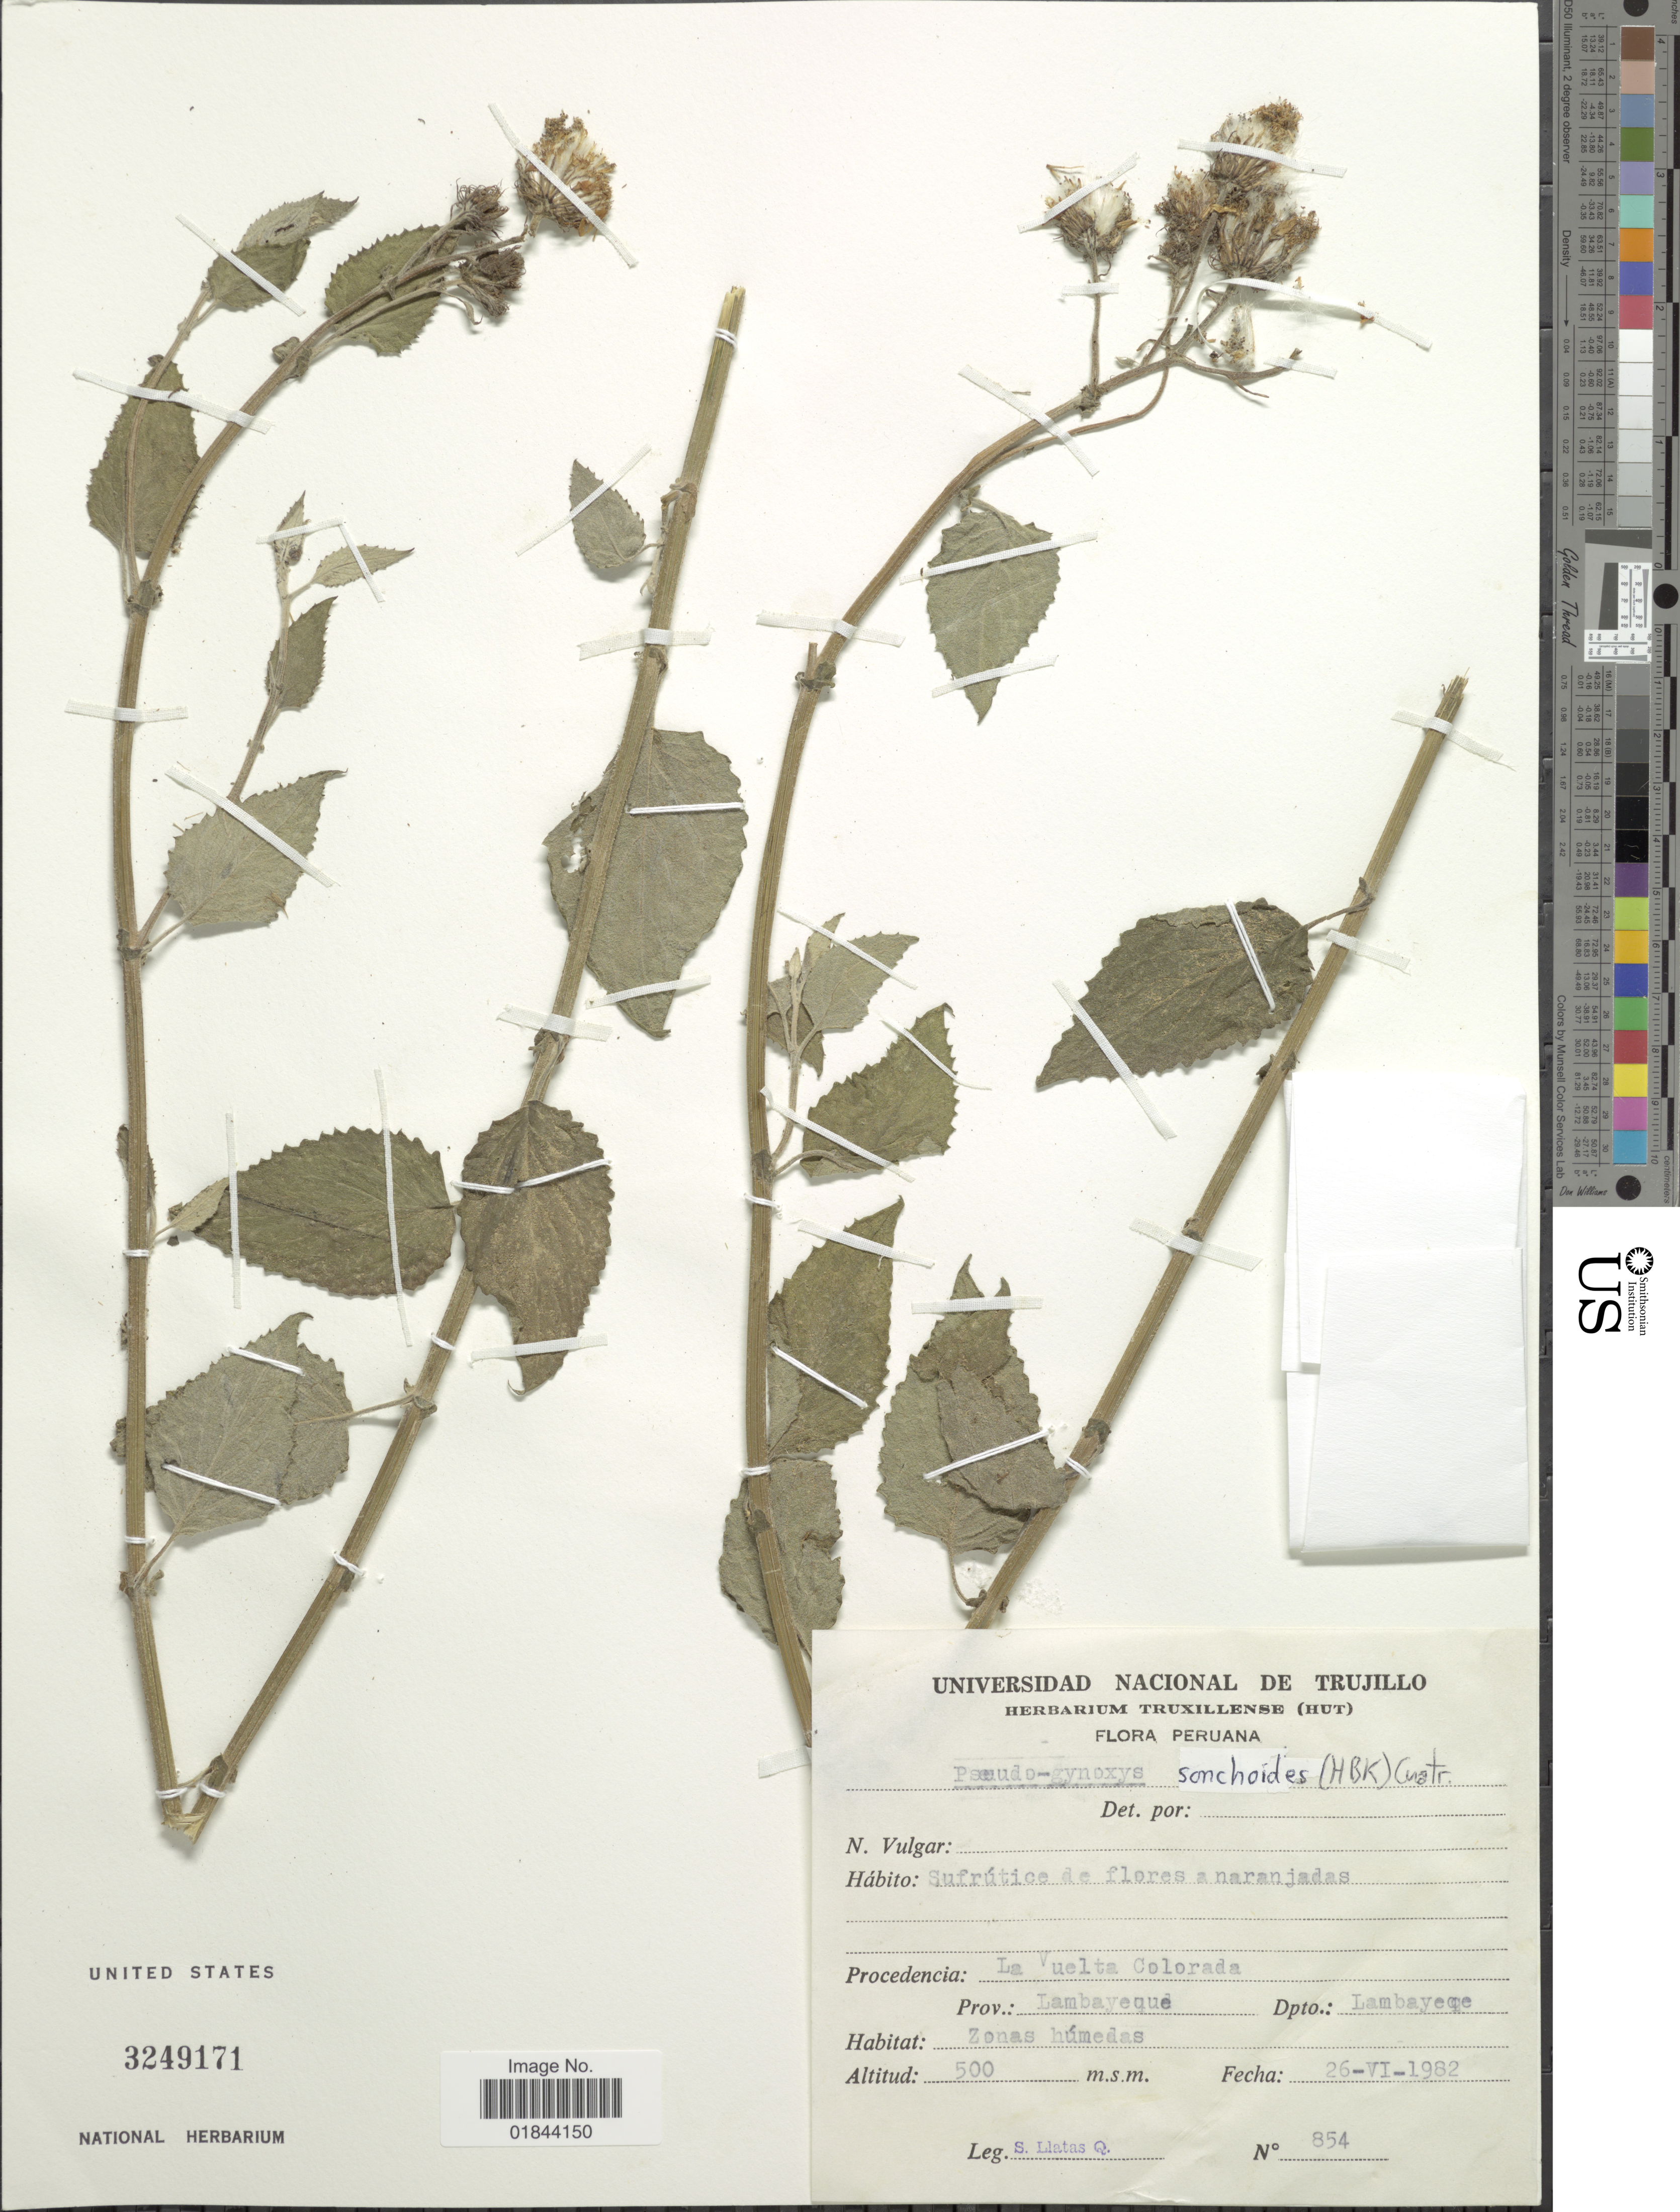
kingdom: Plantae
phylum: Tracheophyta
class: Magnoliopsida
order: Asterales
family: Asteraceae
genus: Pseudogynoxys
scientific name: Pseudogynoxys sonchoides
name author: (Kunth) Cuatrec.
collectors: S. Llatas Quiroz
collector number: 854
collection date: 1982-06-26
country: Peru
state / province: Lambayeque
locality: Procedencia: La Vuelta Colorada, Prov. Lambayeque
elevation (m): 500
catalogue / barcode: US 3249171